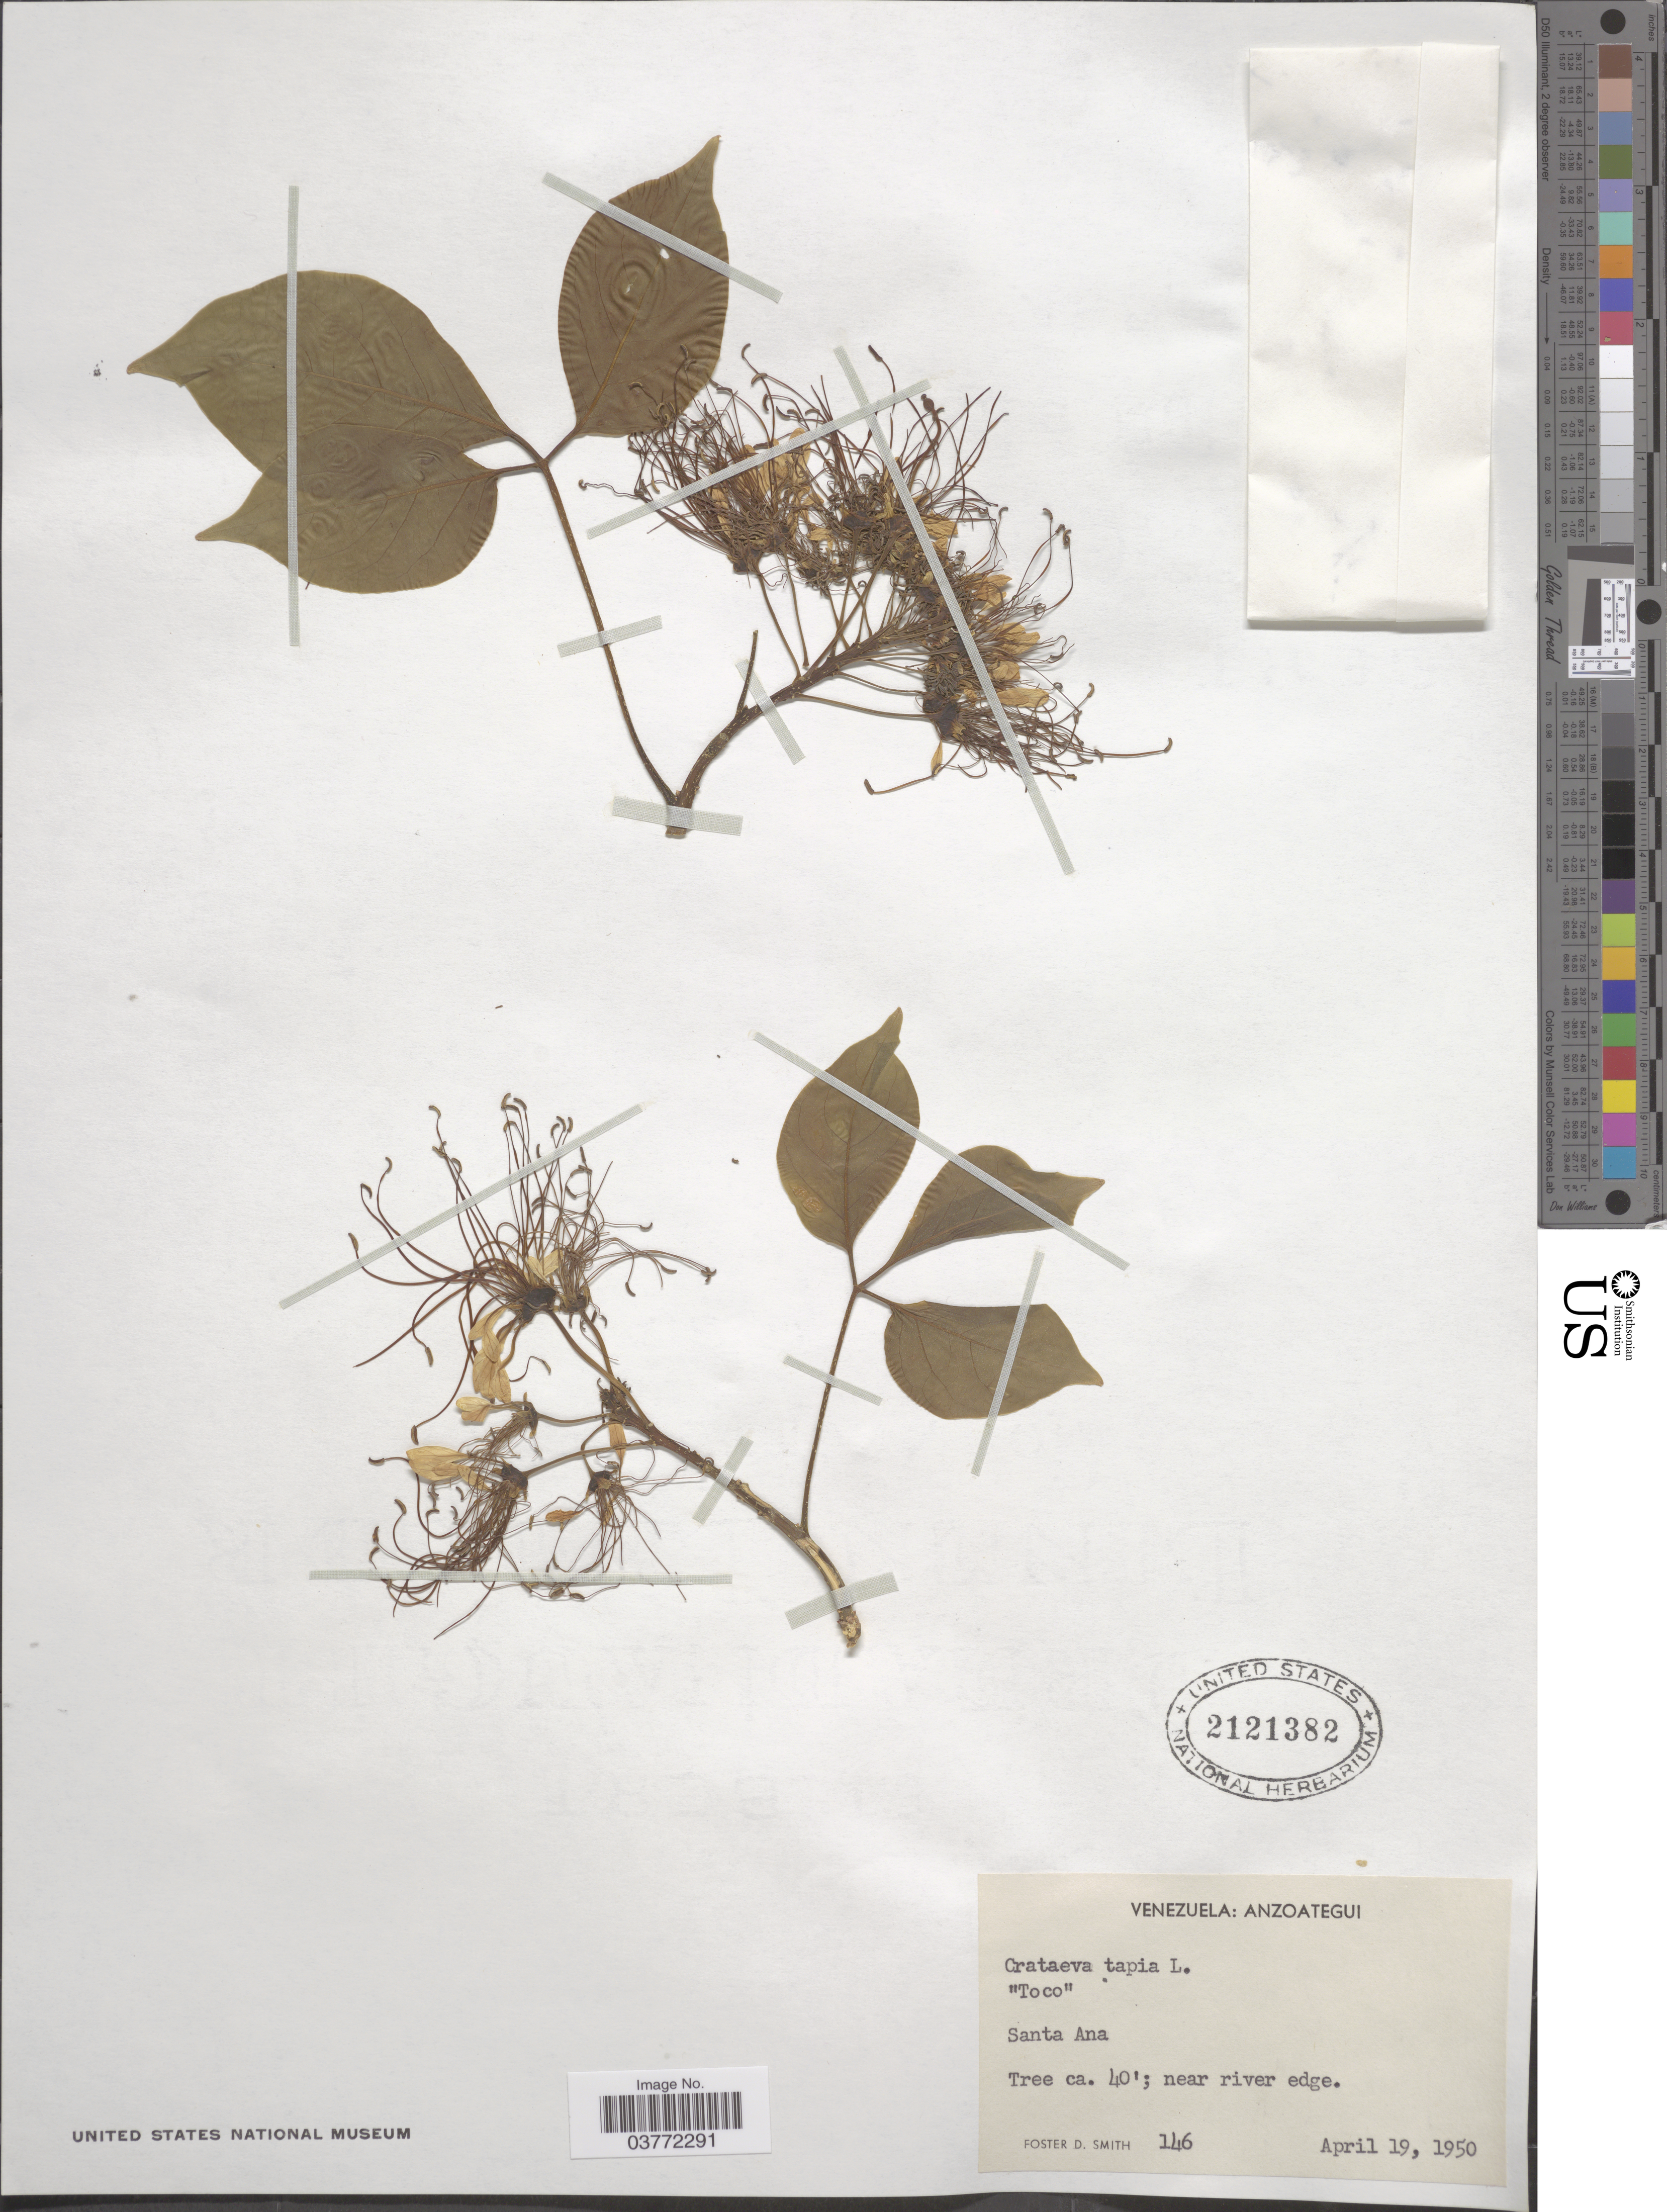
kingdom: Plantae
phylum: Tracheophyta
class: Magnoliopsida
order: Brassicales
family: Capparaceae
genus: Crateva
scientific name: Crateva tapia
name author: L.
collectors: F. Smith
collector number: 146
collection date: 1950-04-19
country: Venezuela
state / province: Anzoategui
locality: Santa Ana.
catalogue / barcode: US 2121382